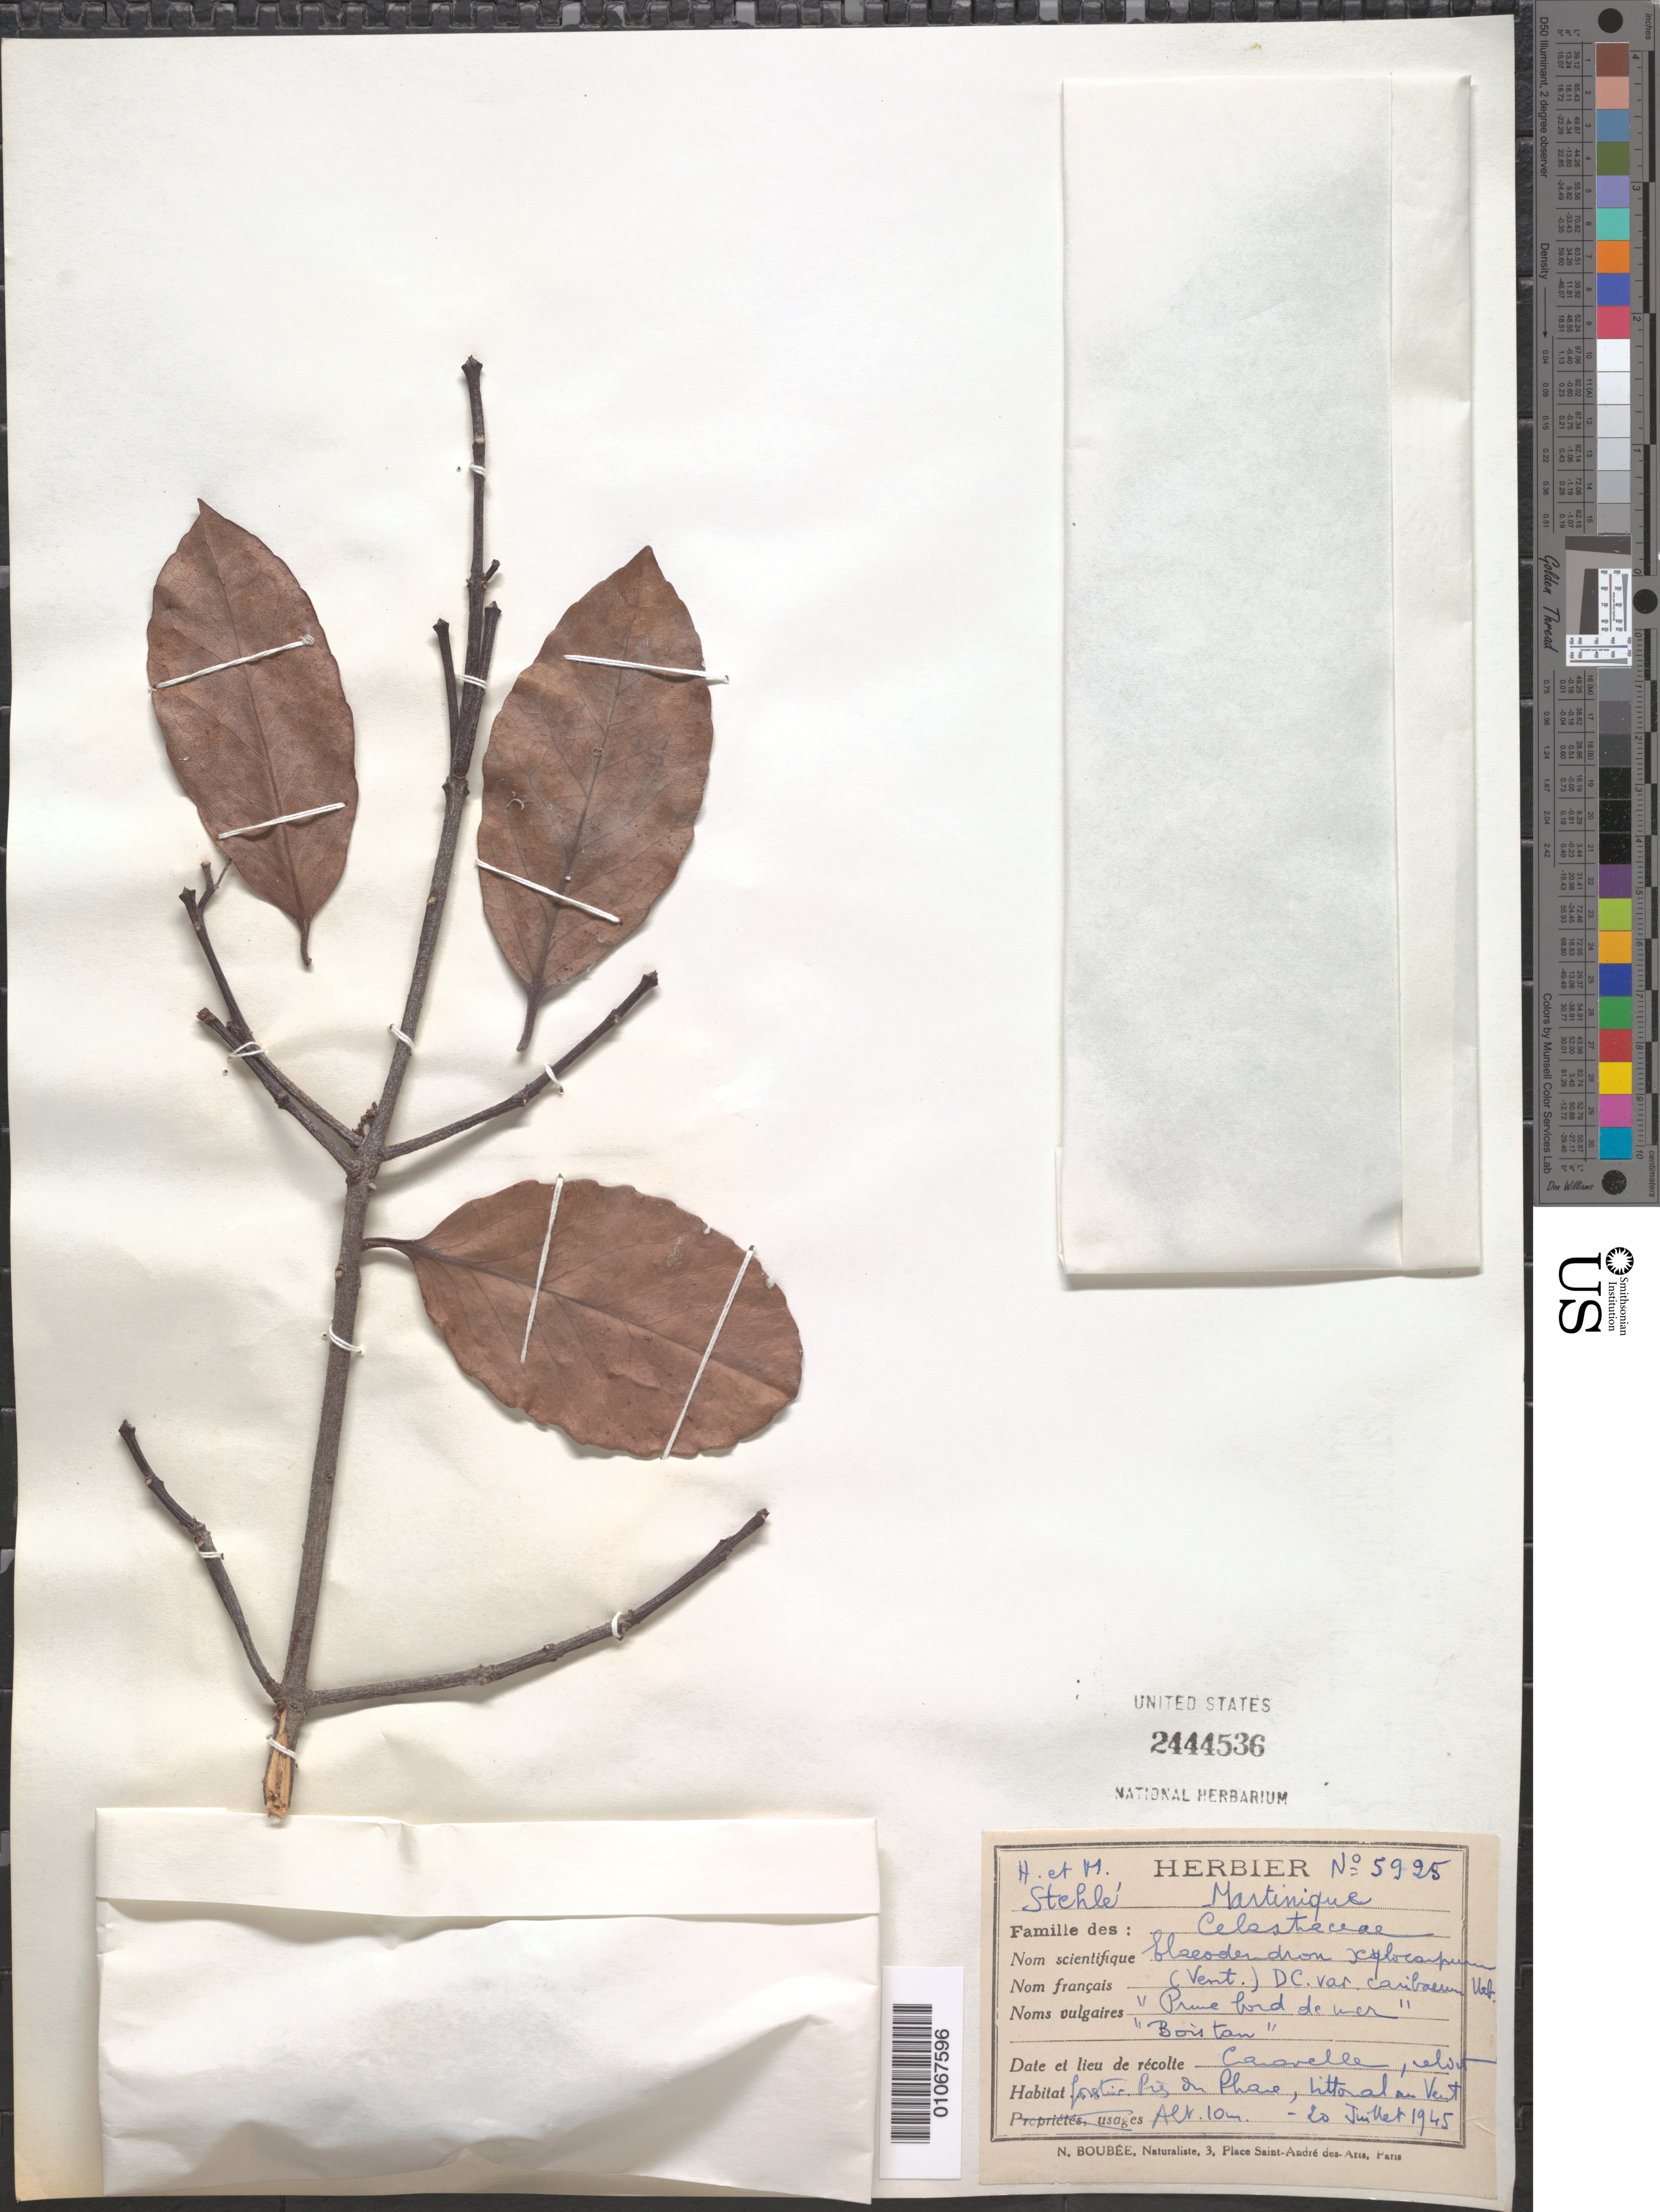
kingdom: Plantae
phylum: Tracheophyta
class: Magnoliopsida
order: Celastrales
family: Celastraceae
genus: Elaeodendron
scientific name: Elaeodendron xylocarpum var. caribaeum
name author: Urb.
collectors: H. Stehlé & M. Stehlé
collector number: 5995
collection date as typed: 20 Jul 1945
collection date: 1945-07-20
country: Martinique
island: Martinique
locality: Littoral on vent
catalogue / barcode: US 2444536